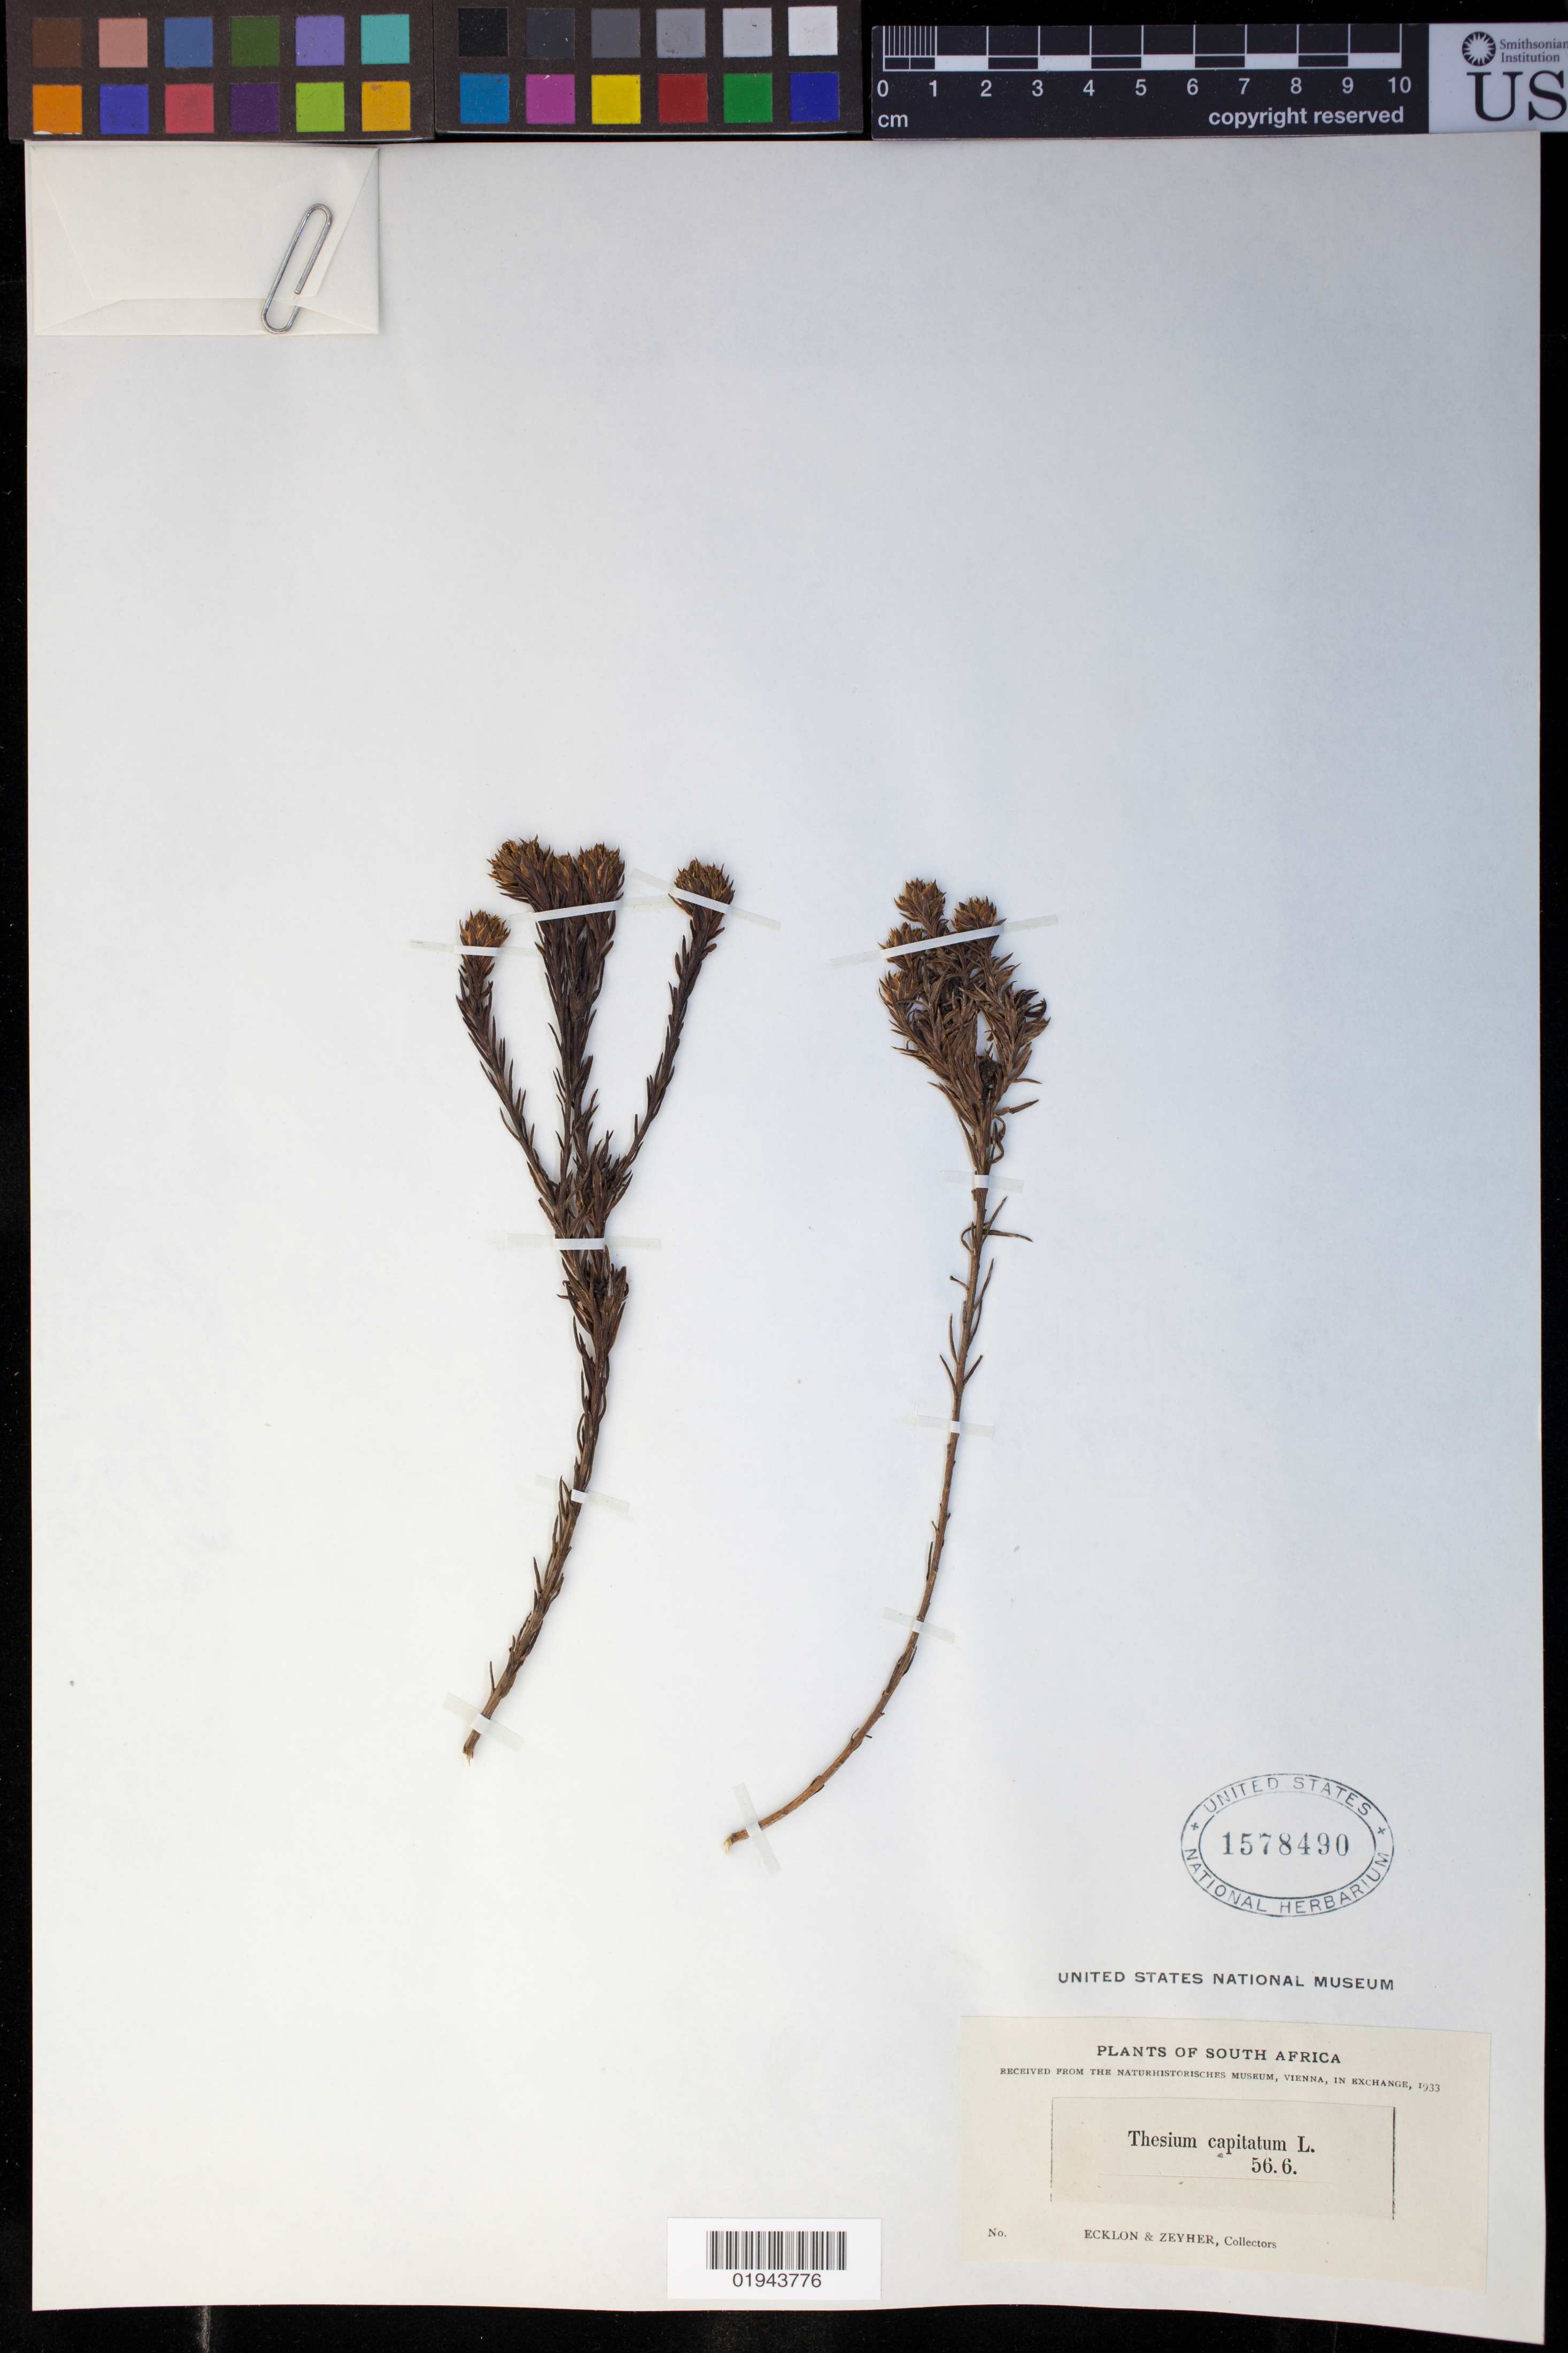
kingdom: Plantae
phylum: Tracheophyta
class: Magnoliopsida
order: Santalales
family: Thesiaceae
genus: Thesium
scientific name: Thesium capitatum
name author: L.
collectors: C. F. Ecklon & C. Zeyher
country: South Africa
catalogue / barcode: US 1578490